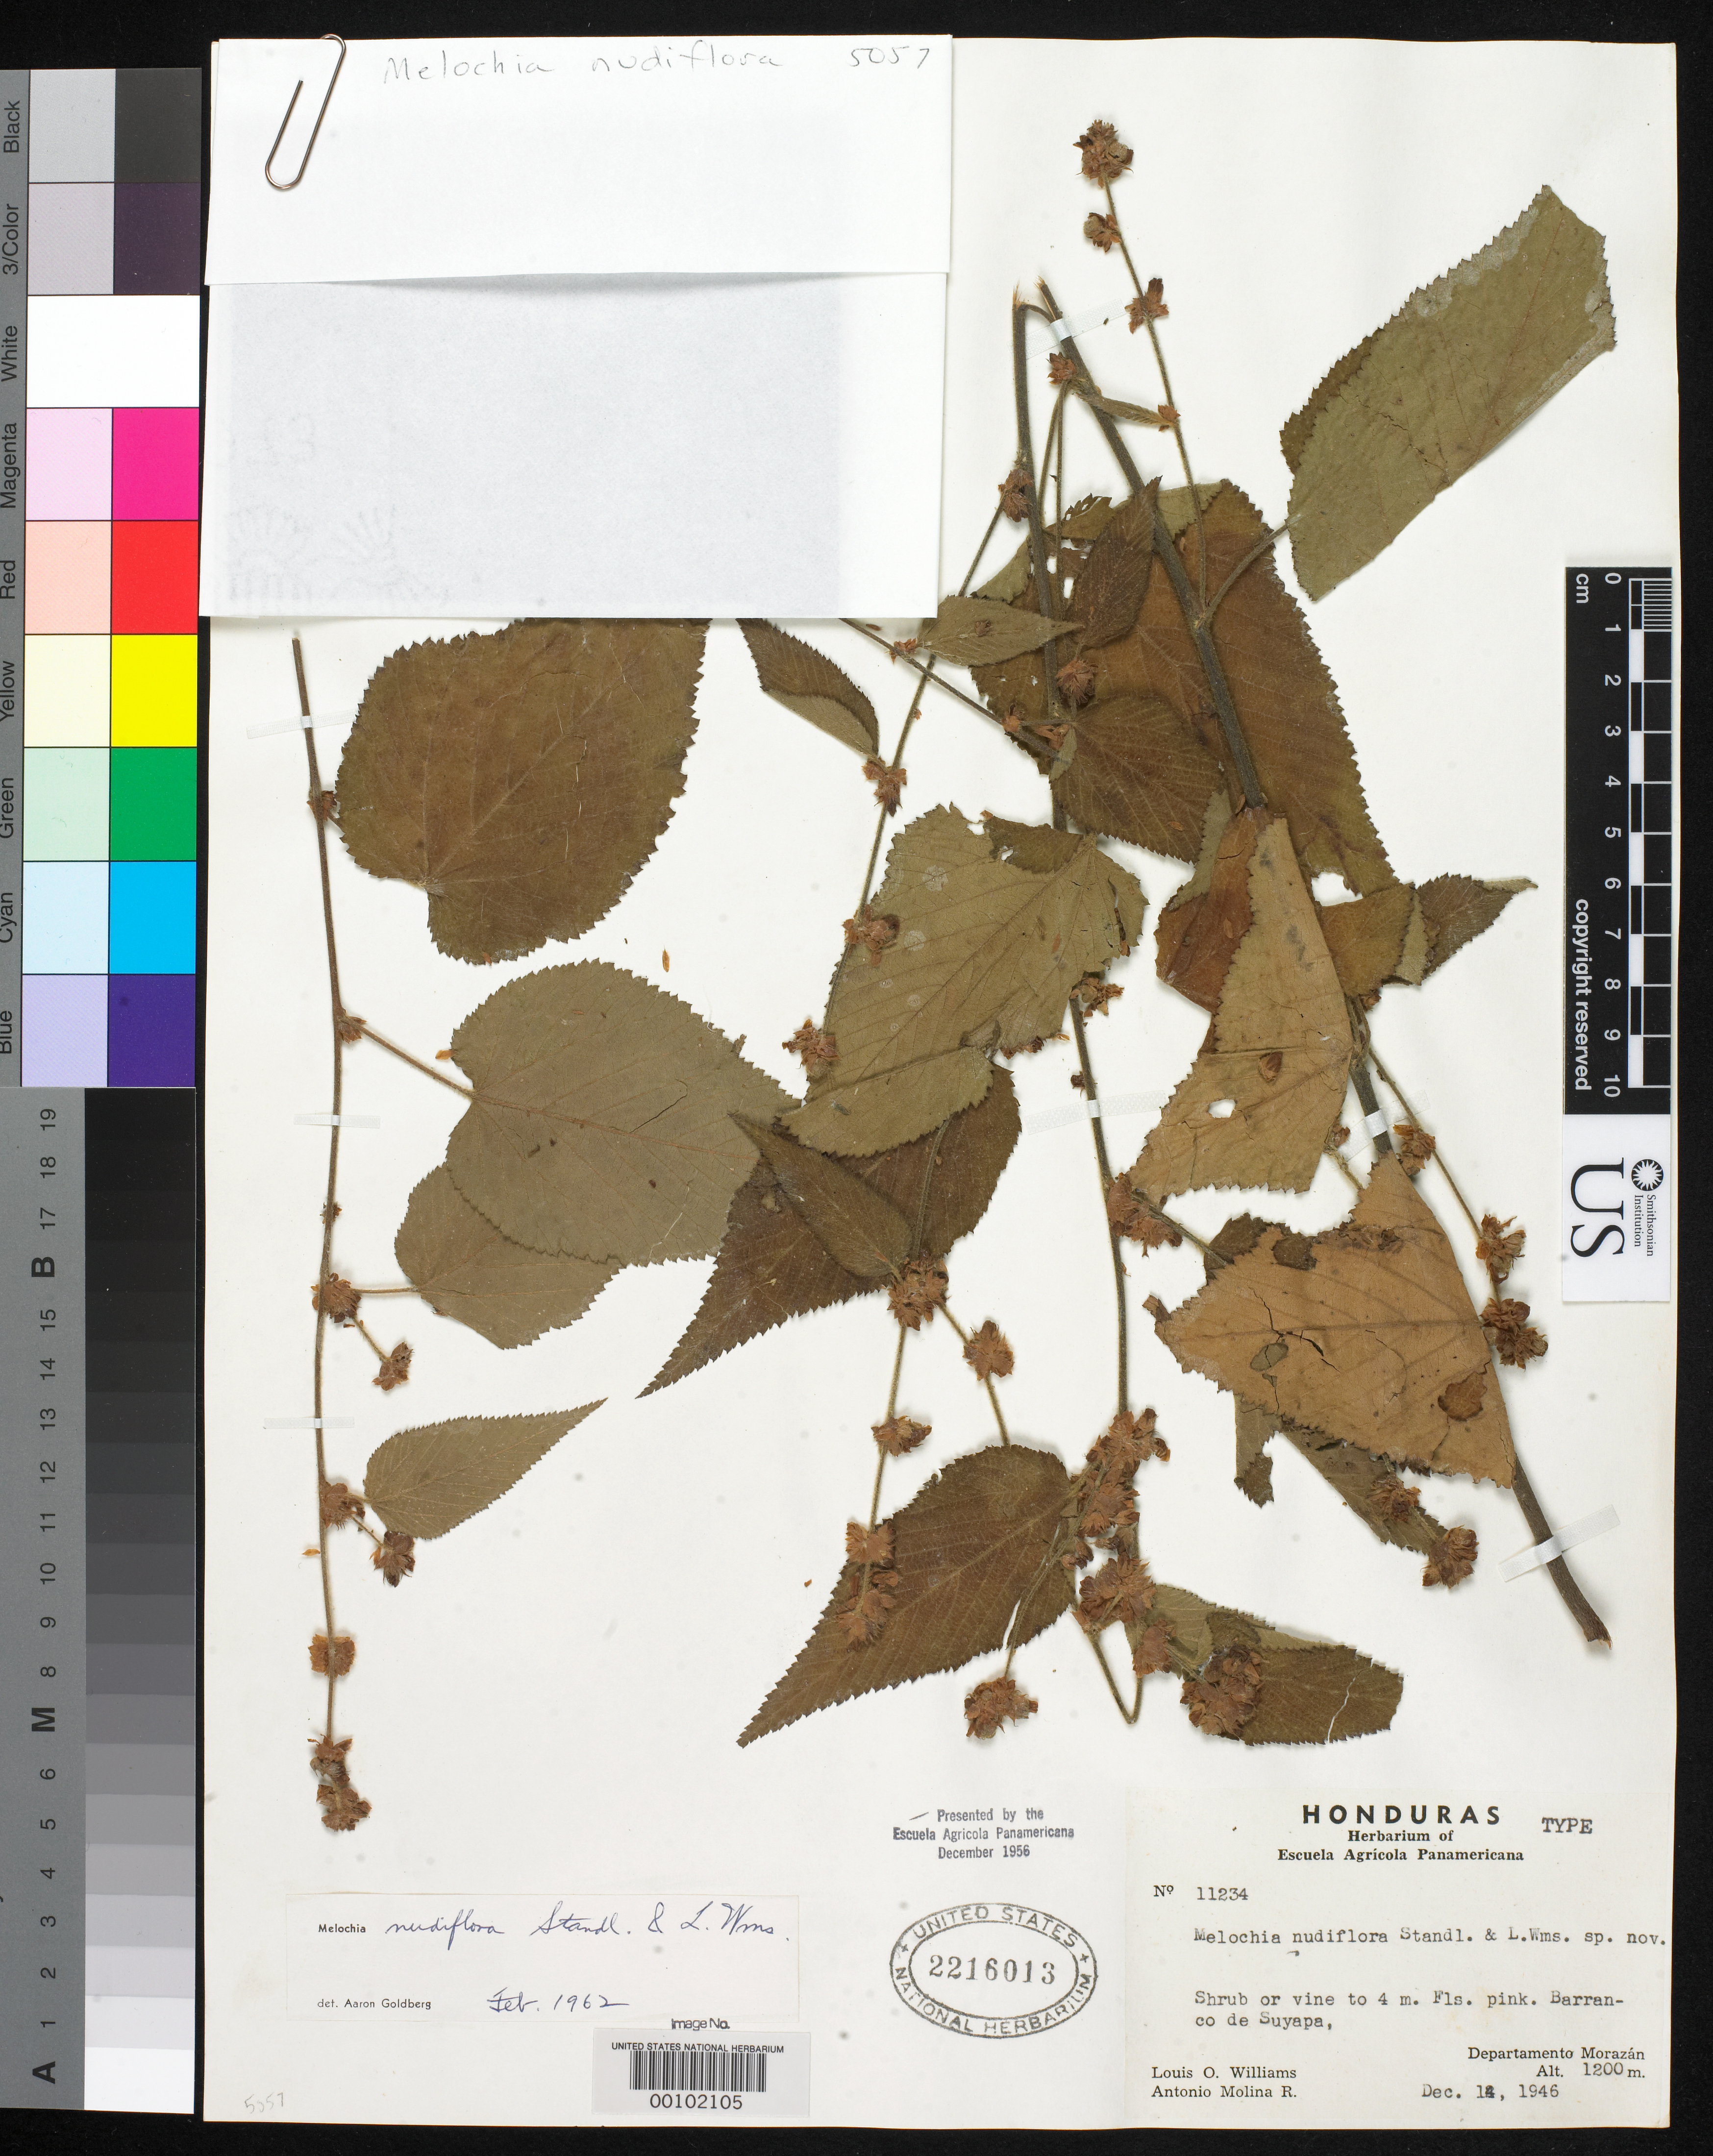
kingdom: Plantae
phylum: Tracheophyta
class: Magnoliopsida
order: Malvales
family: Malvaceae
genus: Melochia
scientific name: Melochia nudiflora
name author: Standl. & L.O. Williams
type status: Holotype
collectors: L. O. Williams & A. Molina R.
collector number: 11234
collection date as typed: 14 Dec 1946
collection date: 1946-12-14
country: Honduras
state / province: Fco. Morazán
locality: Quebrada de Suyapa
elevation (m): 1200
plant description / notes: Holotype originally at EAP, transferred to US in 1956 (see Dorr et al. 2009, Taxon 58: 993-1001)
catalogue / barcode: US 2216013